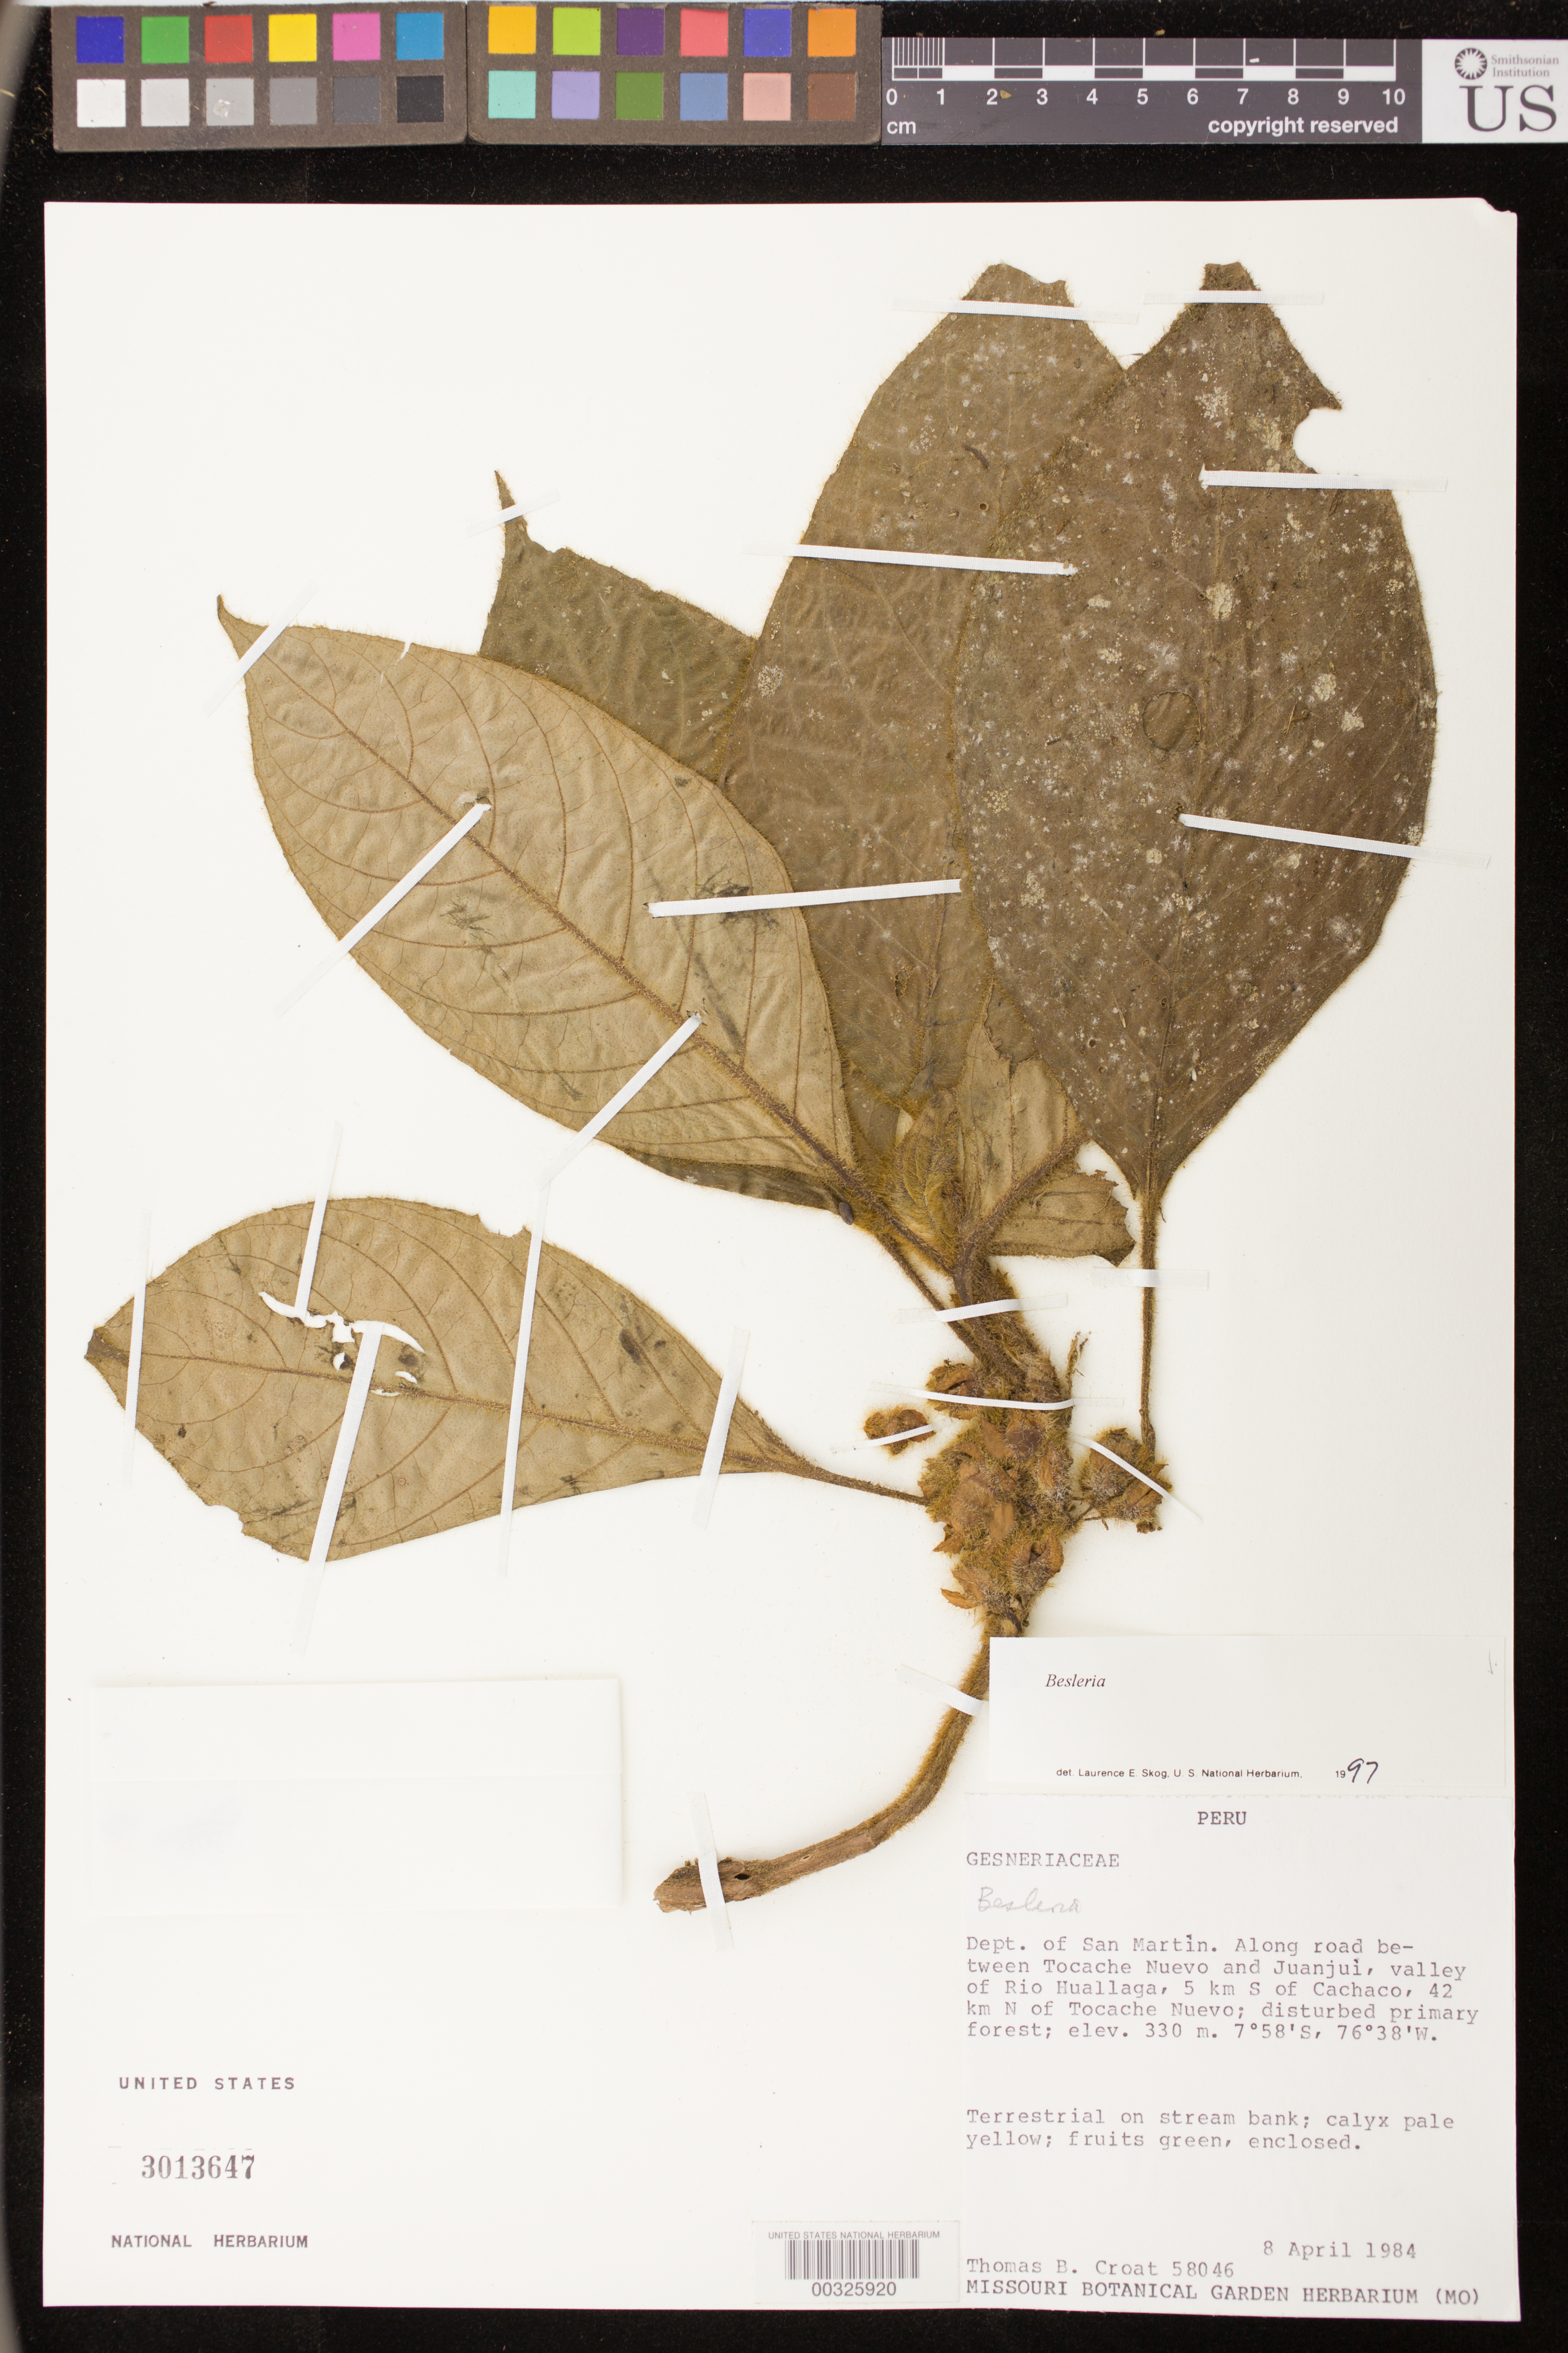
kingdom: Plantae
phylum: Tracheophyta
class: Magnoliopsida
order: Lamiales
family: Gesneriaceae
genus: Besleria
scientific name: Besleria sp.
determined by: Clark, J. L., (SEL), The Marie Selby Botanical Garden (UNITED STATES)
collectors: T. B. Croat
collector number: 58046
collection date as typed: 08 Apr 1984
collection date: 1984-04-08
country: Peru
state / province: San Martín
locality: Along road between Tocache Nuevo and Juanjui, valley of Rio Huallaga, 5 km S of Cachaco, 42 km N of Tocache Nuevo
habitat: Disturbed primary forest; on stream bank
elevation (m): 330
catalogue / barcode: US 3013647